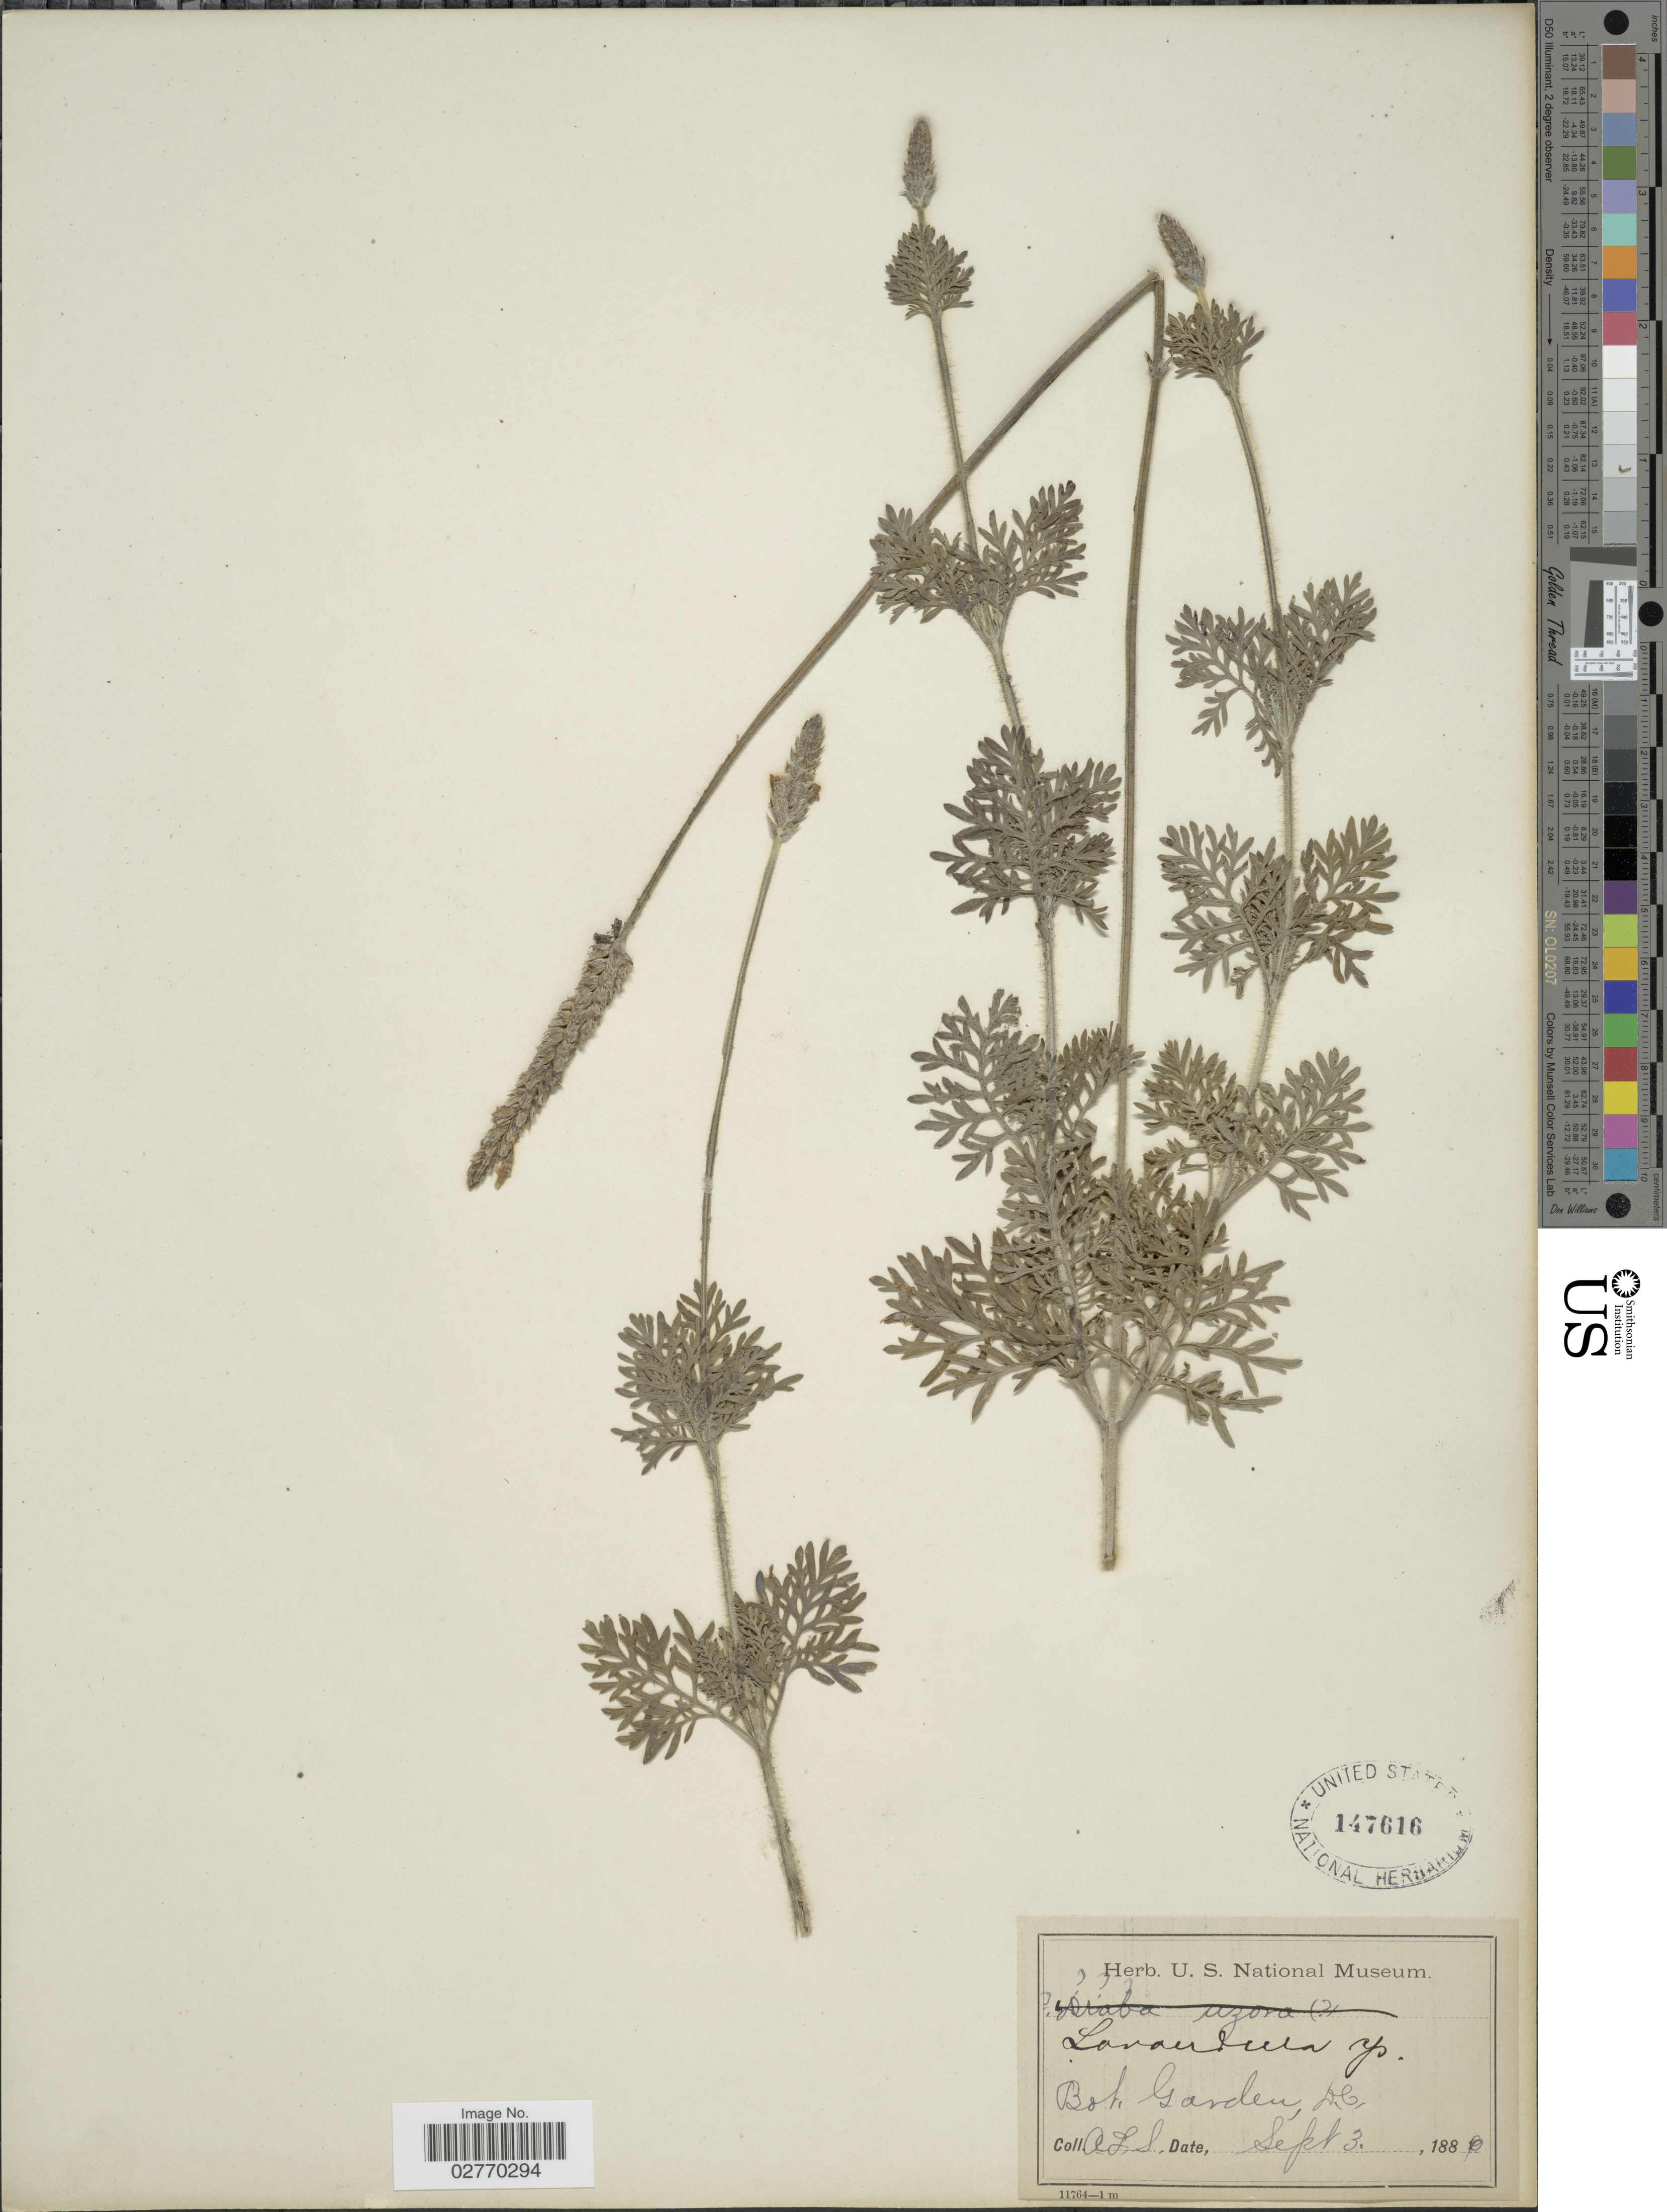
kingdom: Plantae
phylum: Tracheophyta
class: Magnoliopsida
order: Lamiales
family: Lamiaceae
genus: Lavandula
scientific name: Lavandula multifida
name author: L.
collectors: A. L. S.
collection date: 1880-09-03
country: United States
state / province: District of Columbia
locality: Bot. Garden, D.C.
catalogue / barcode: US 147616